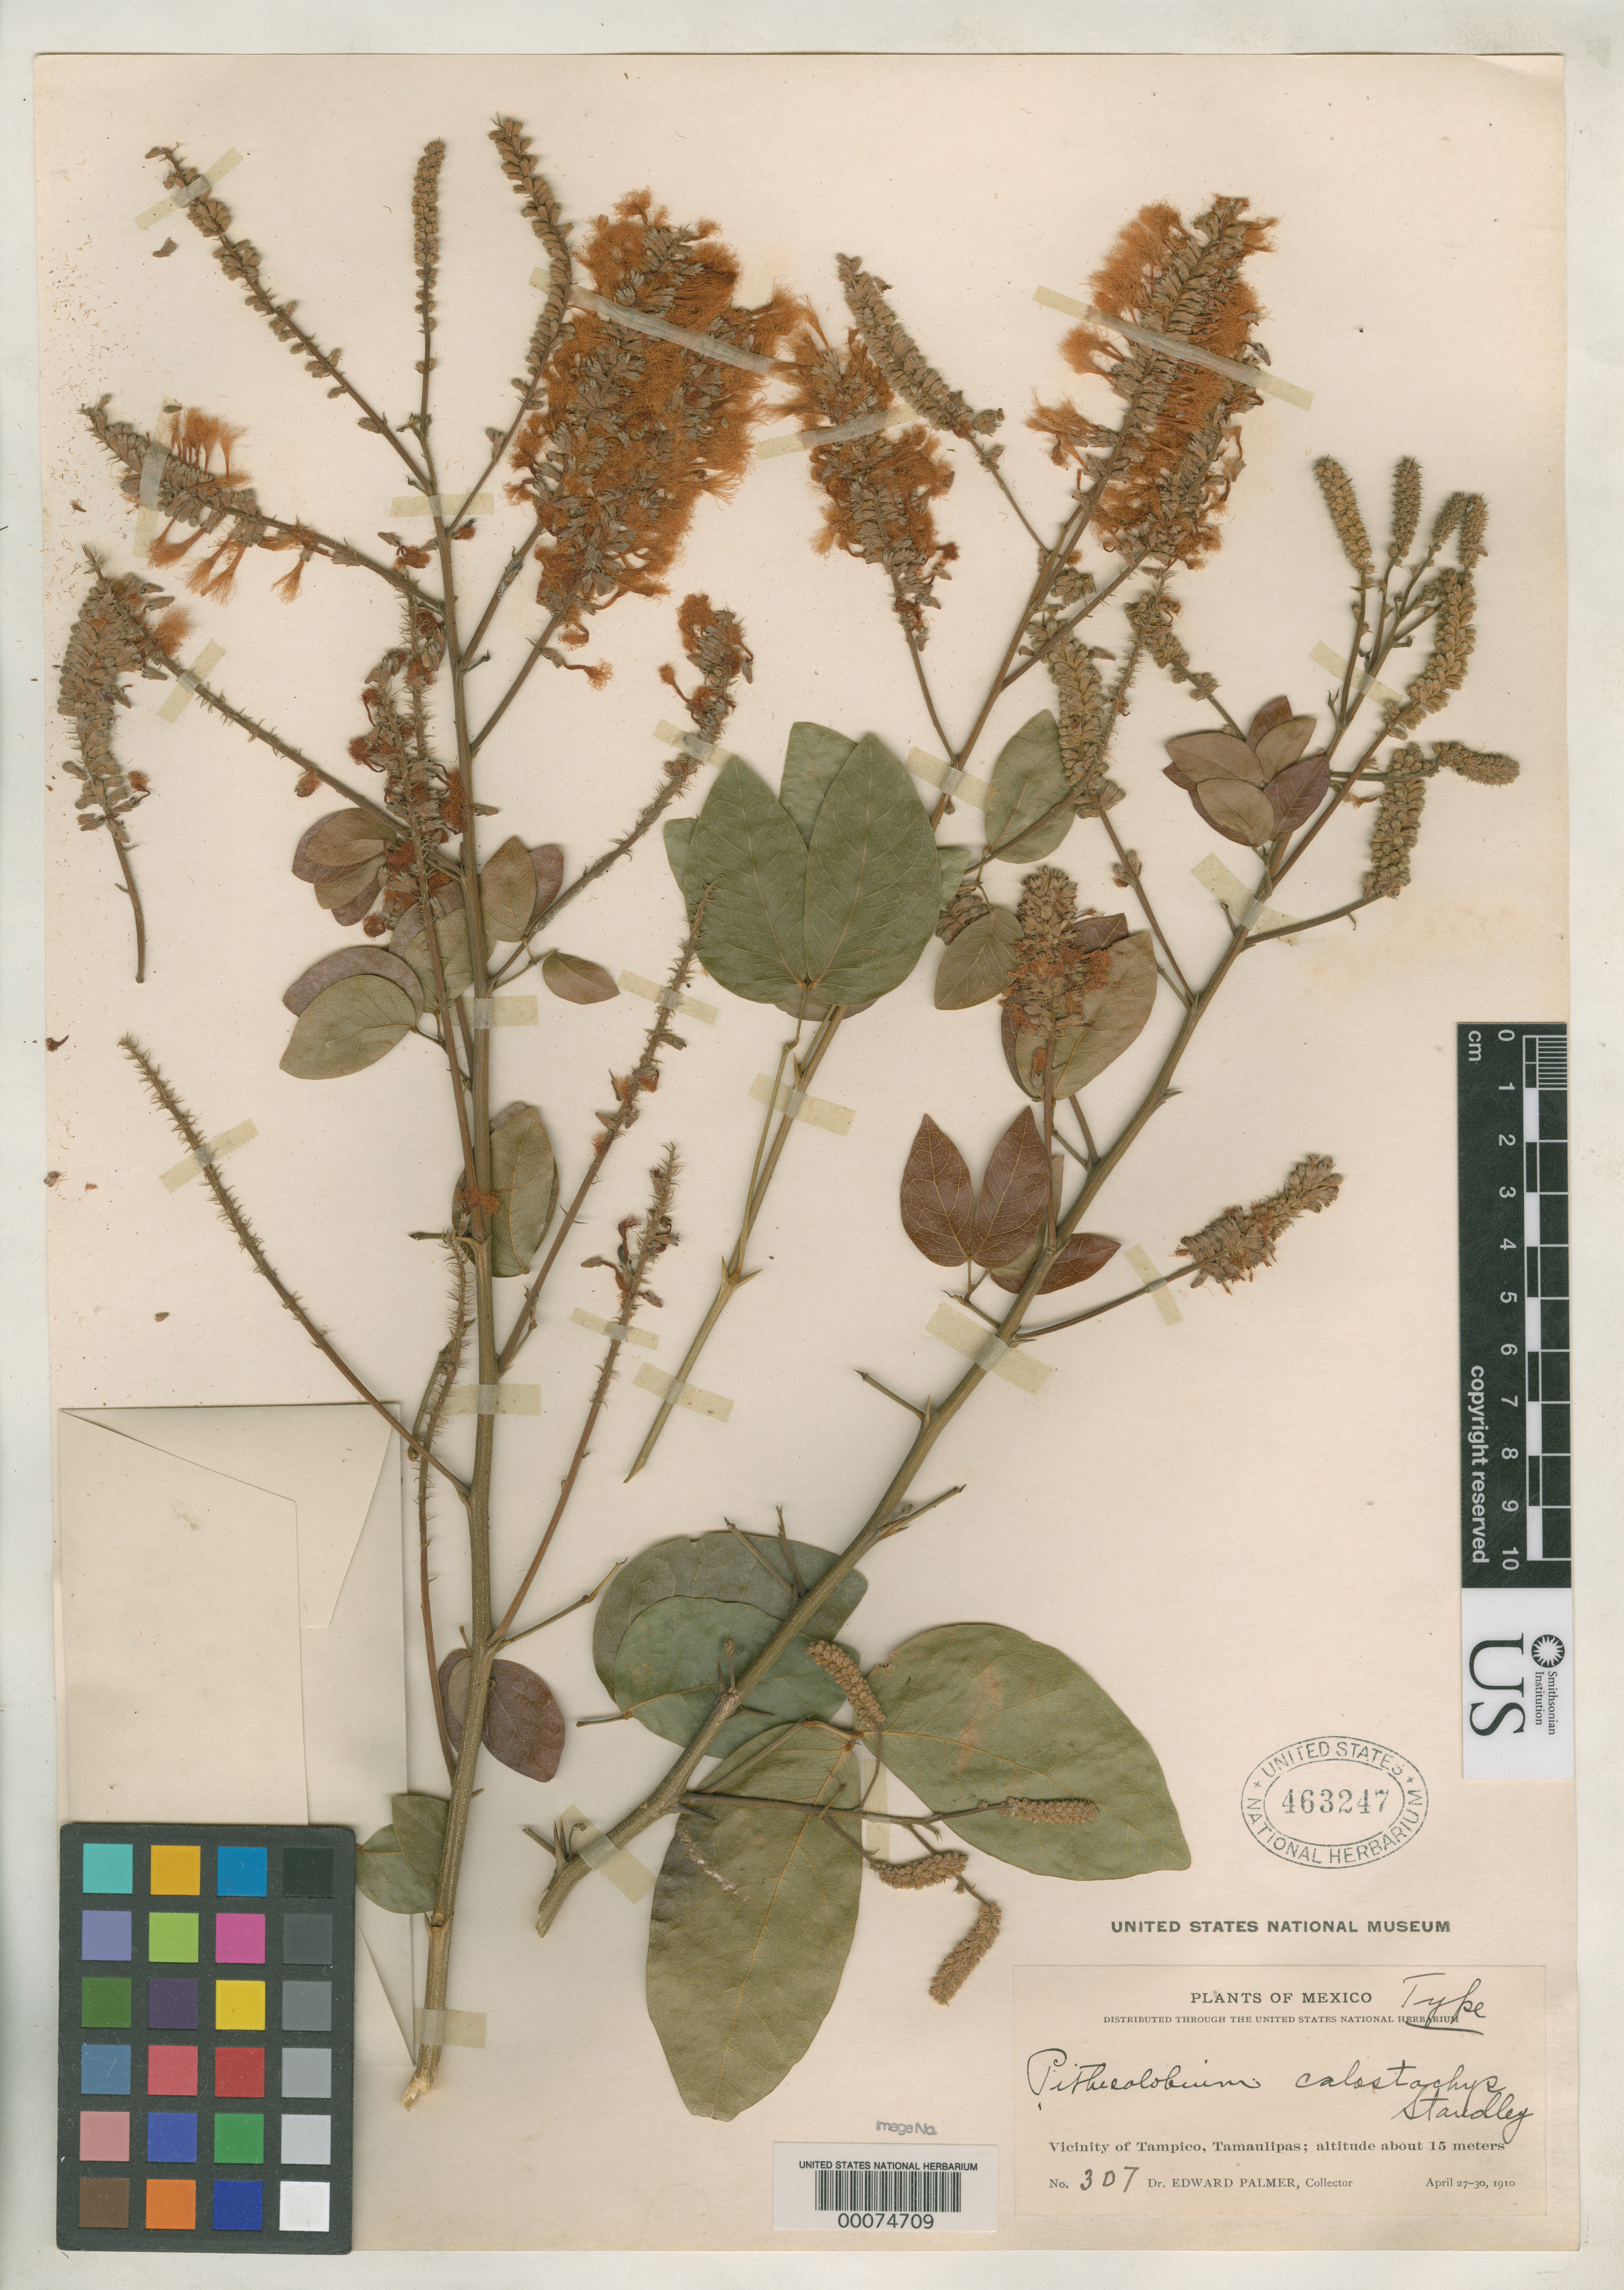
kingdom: Plantae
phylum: Tracheophyta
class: Magnoliopsida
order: Fabales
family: Fabaceae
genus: Pithecellobium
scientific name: Pithecellobium calostachys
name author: Standl.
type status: Holotype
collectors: E. Palmer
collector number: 307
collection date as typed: Apr 1910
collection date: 1910-04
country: Mexico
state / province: Tamaulipas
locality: Vicinity of Tampico.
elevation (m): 15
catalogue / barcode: US 463247